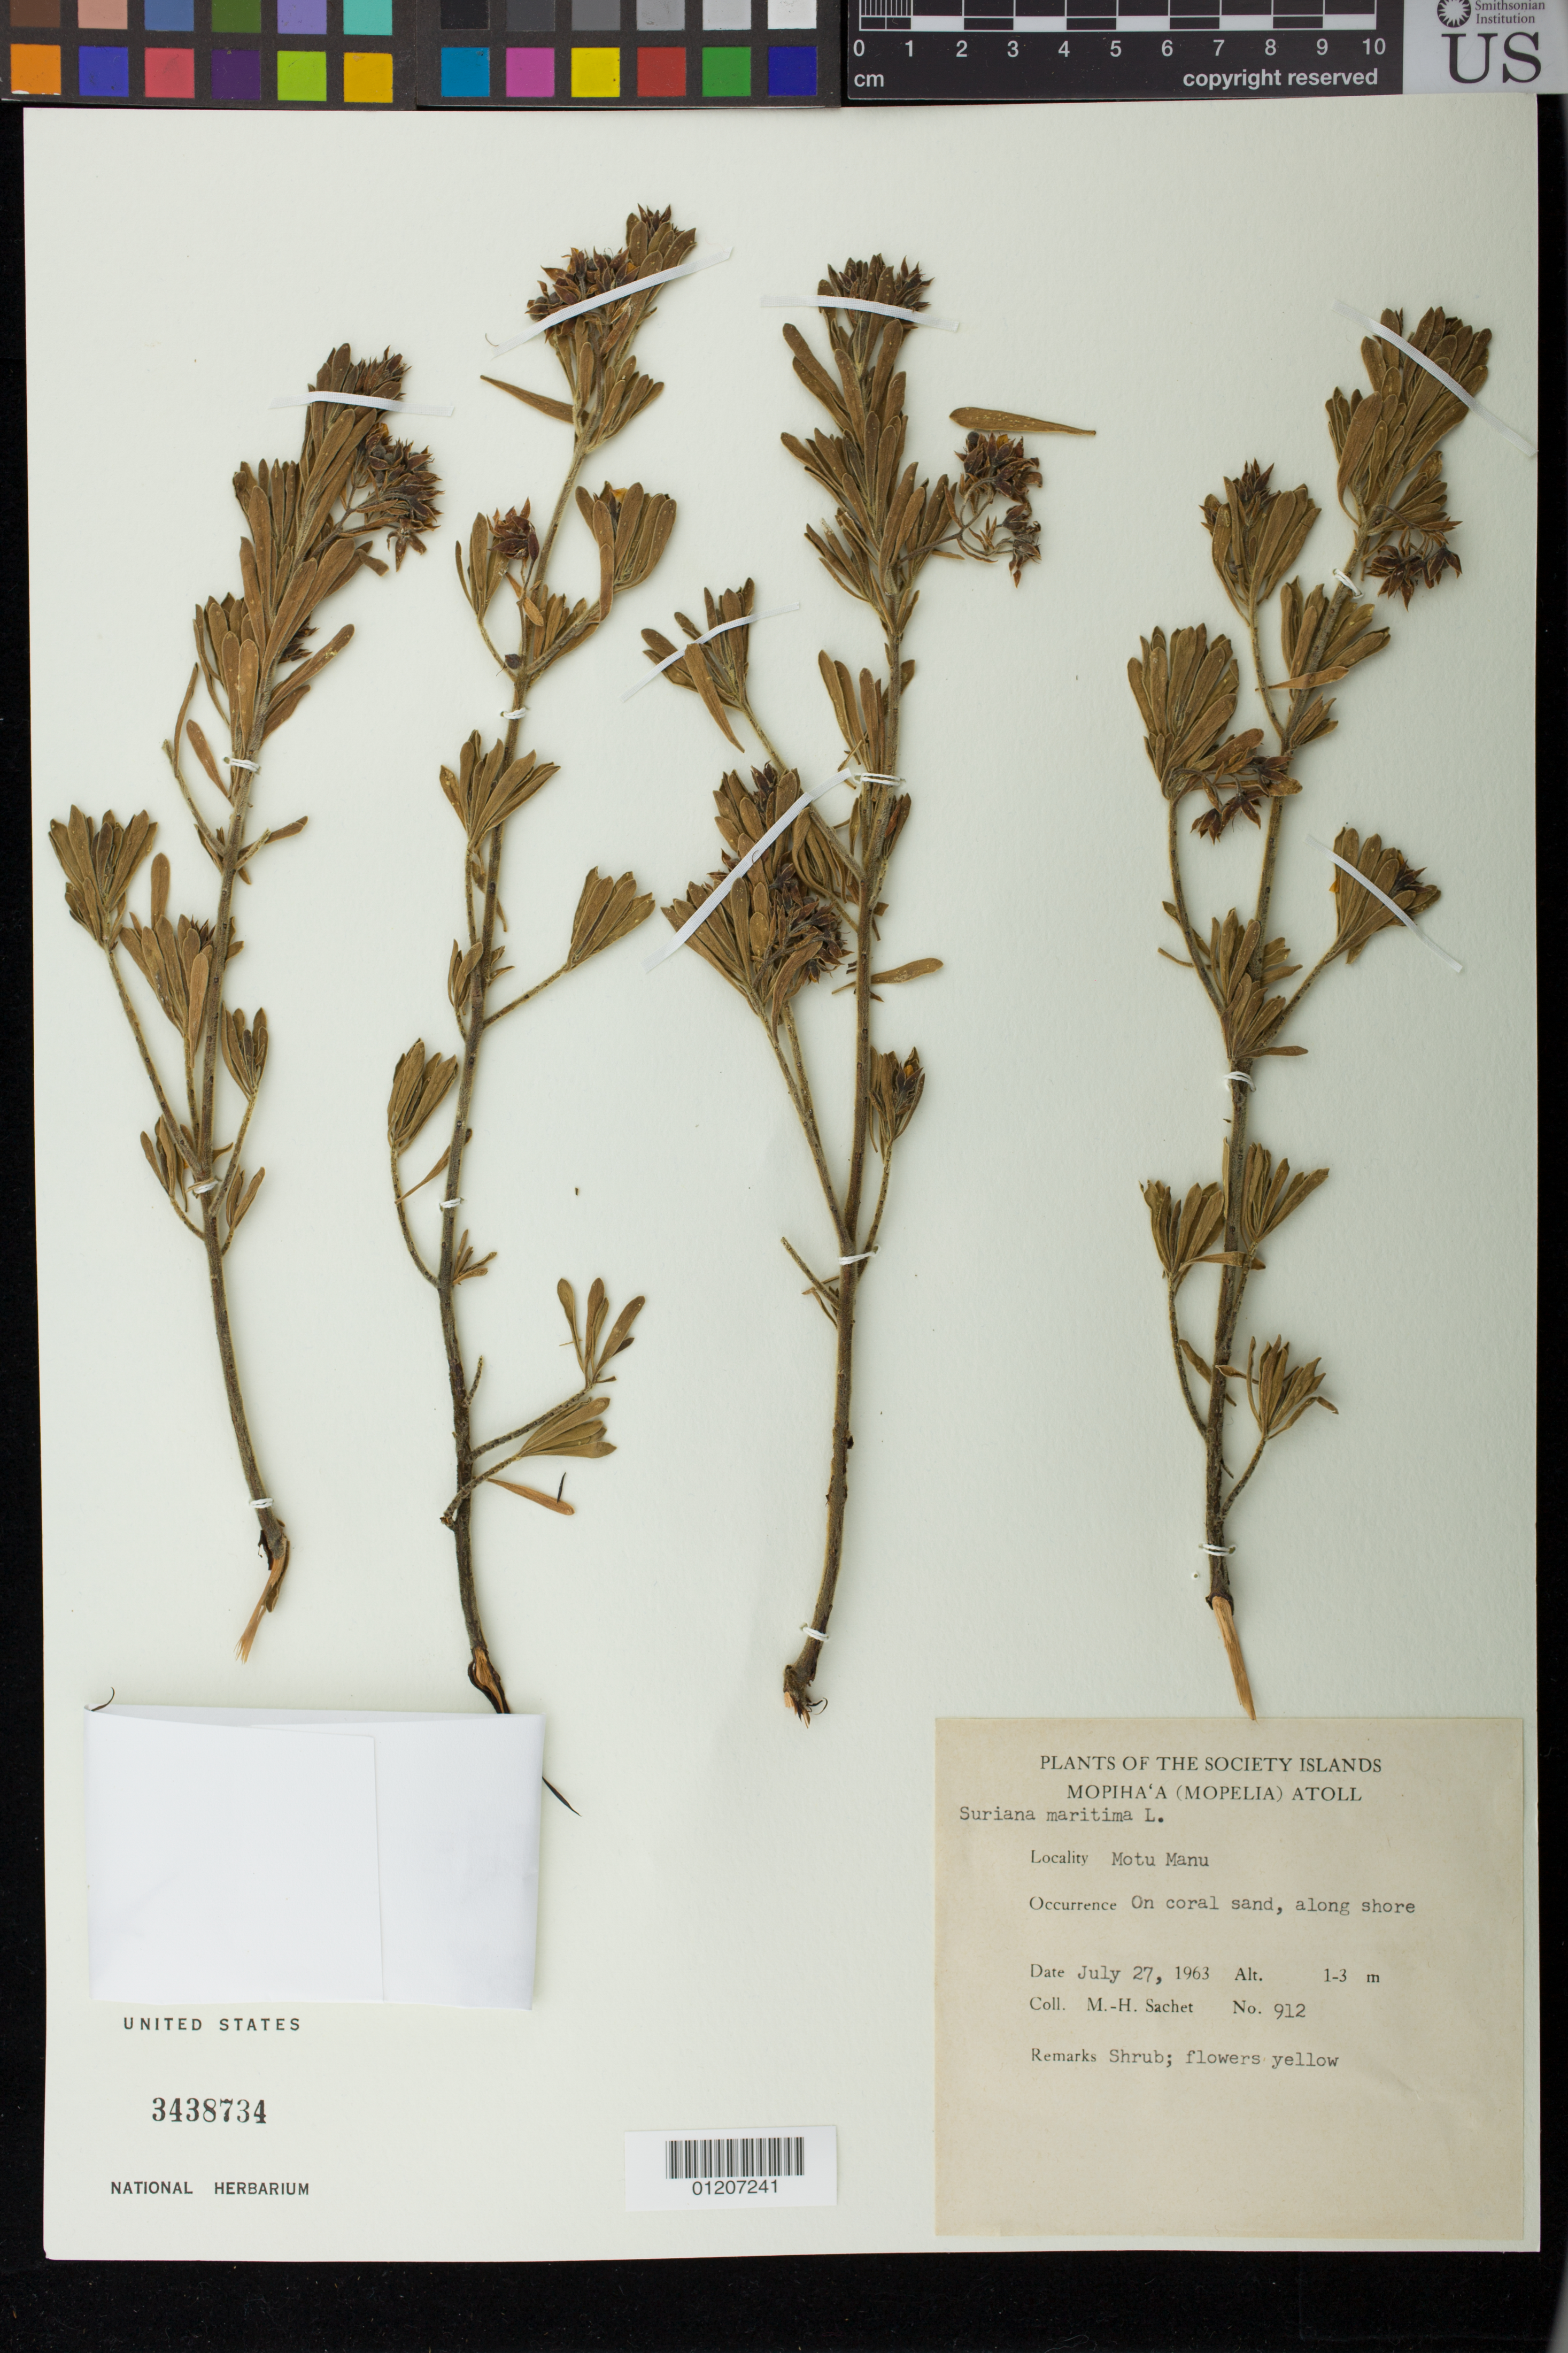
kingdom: Plantae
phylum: Tracheophyta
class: Magnoliopsida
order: Fabales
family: Surianaceae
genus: Suriana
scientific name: Suriana maritima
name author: L.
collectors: M.-H. Sachet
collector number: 912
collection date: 1963-07-27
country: French Polynesia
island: Maupihaa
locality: Motu Manu, along shore.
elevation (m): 1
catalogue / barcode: US 3438734